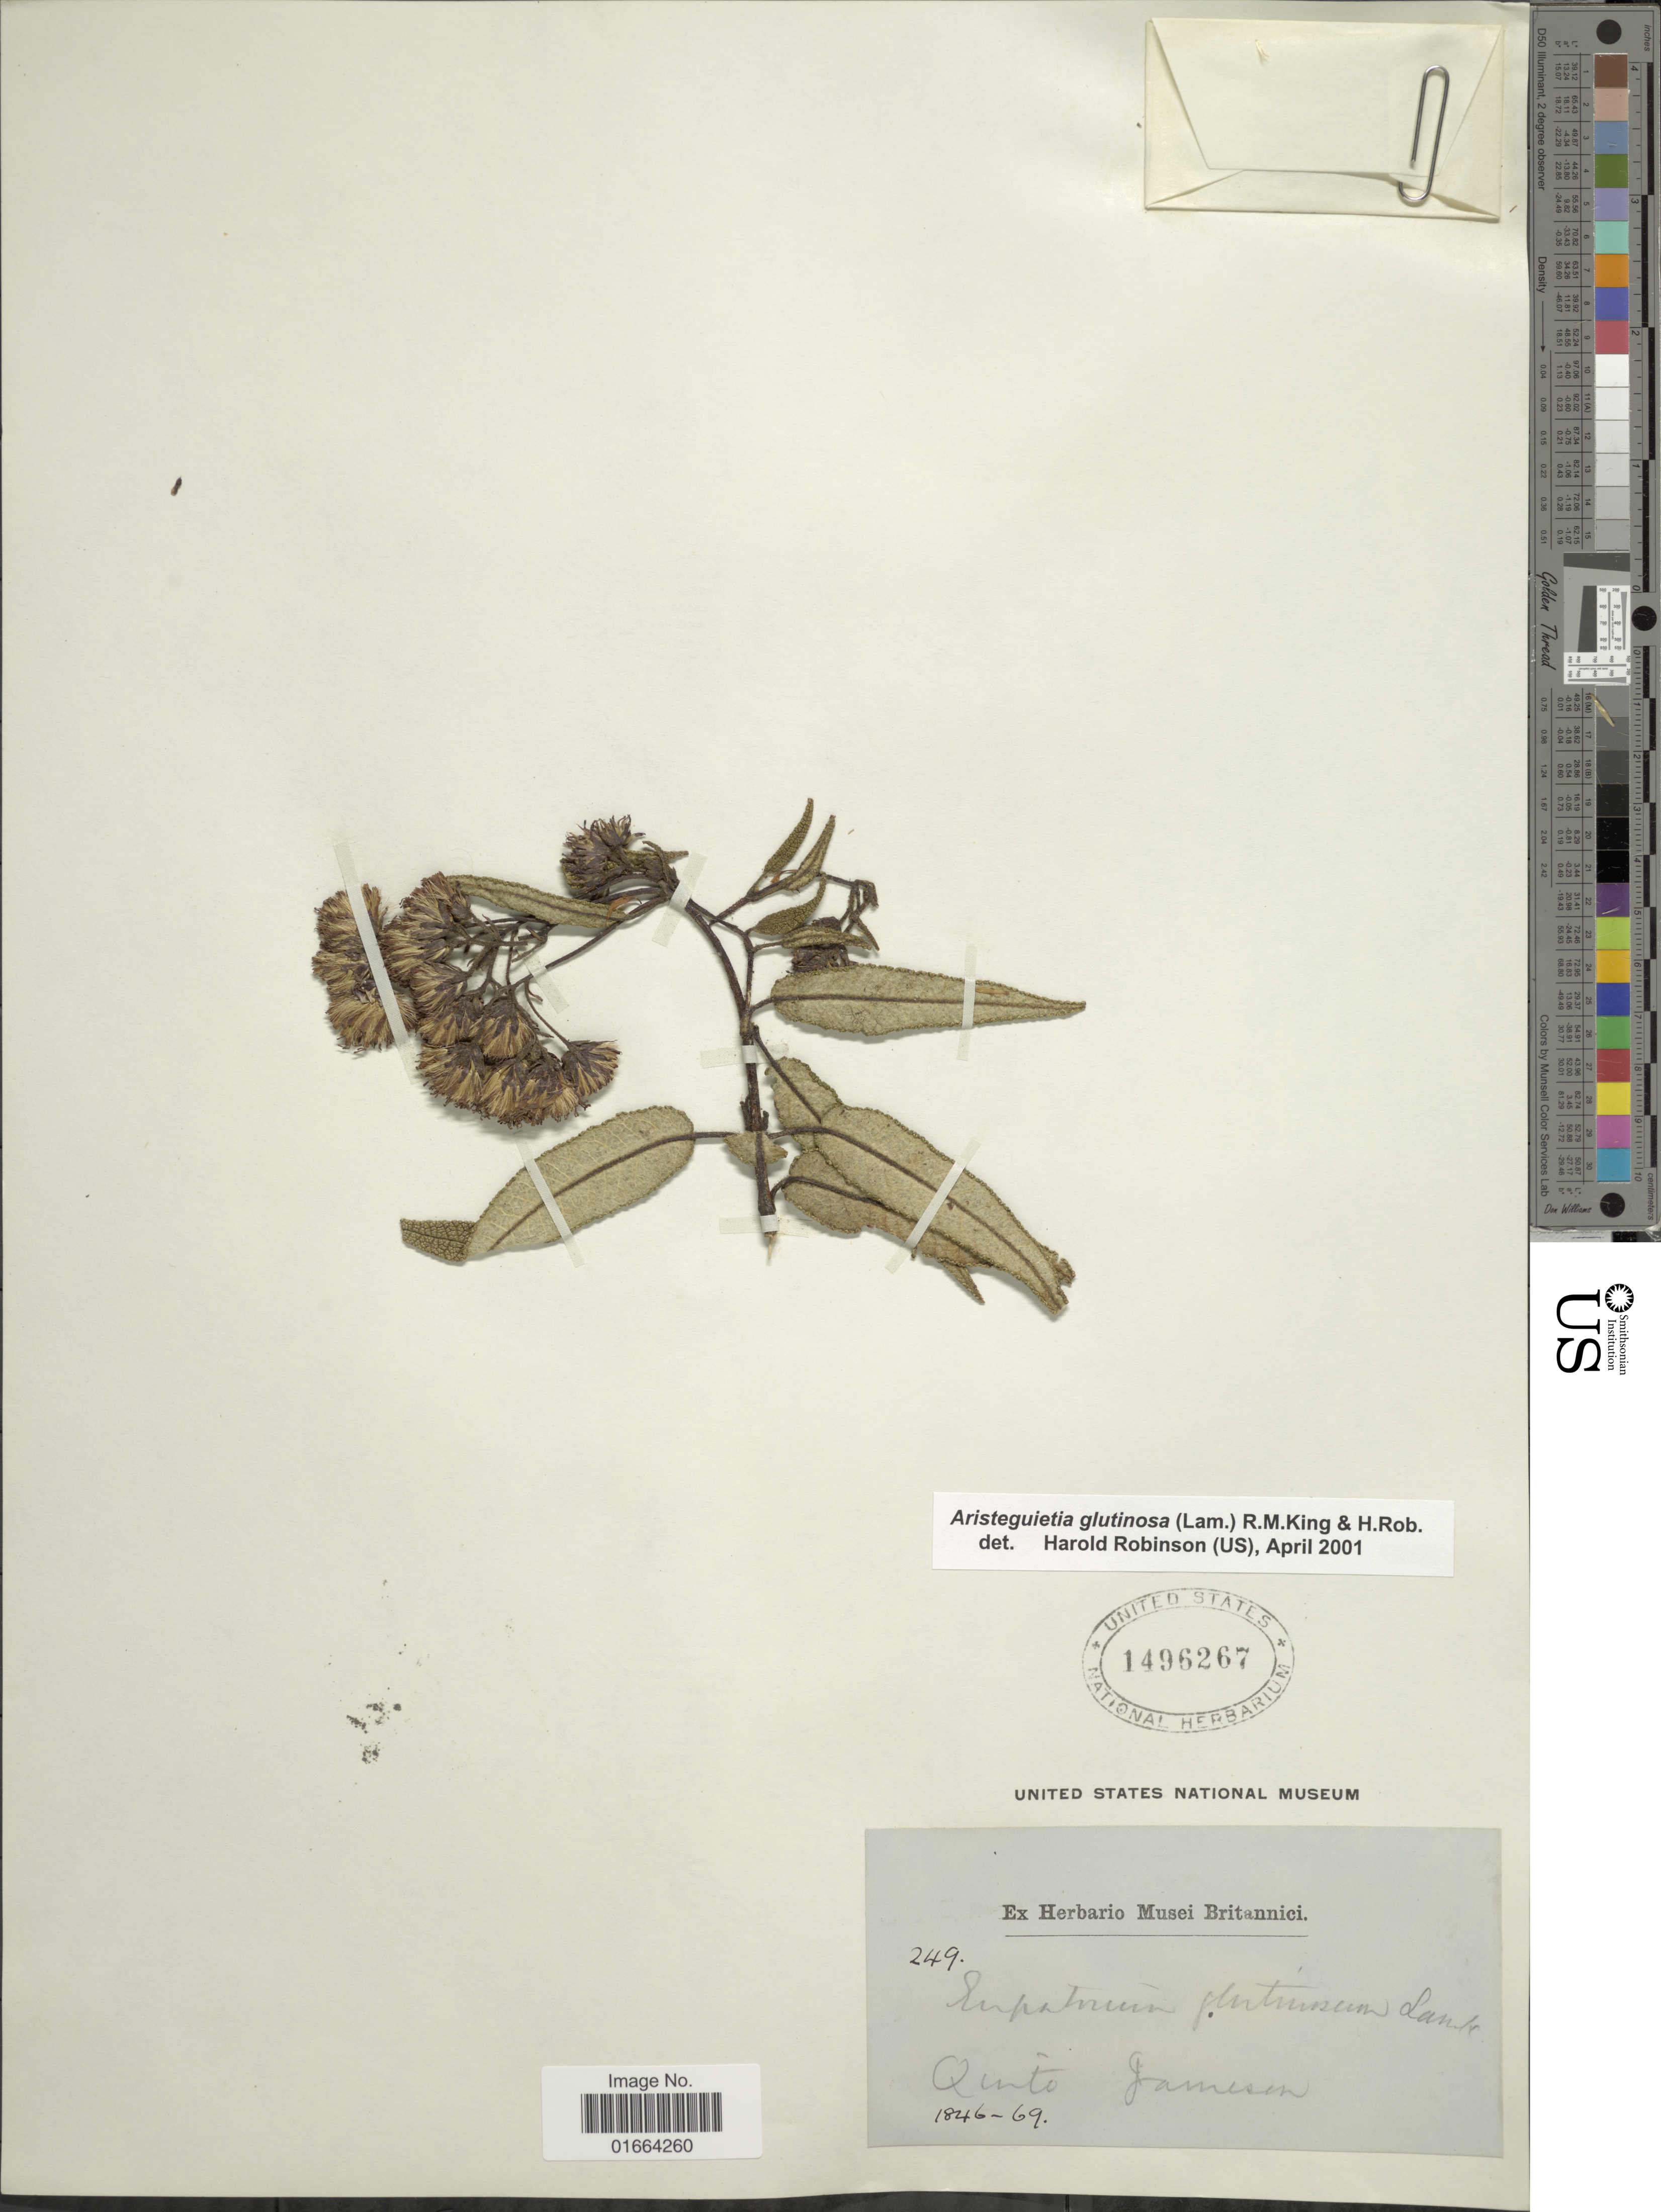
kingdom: Plantae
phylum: Tracheophyta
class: Magnoliopsida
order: Asterales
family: Asteraceae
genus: Aristeguietia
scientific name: Aristeguietia glutinosa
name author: (Lam.) R.M. King & H. Rob.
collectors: -- Jameson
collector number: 249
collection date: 1864/1869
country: Ecuador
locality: Quito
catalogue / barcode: US 1496267